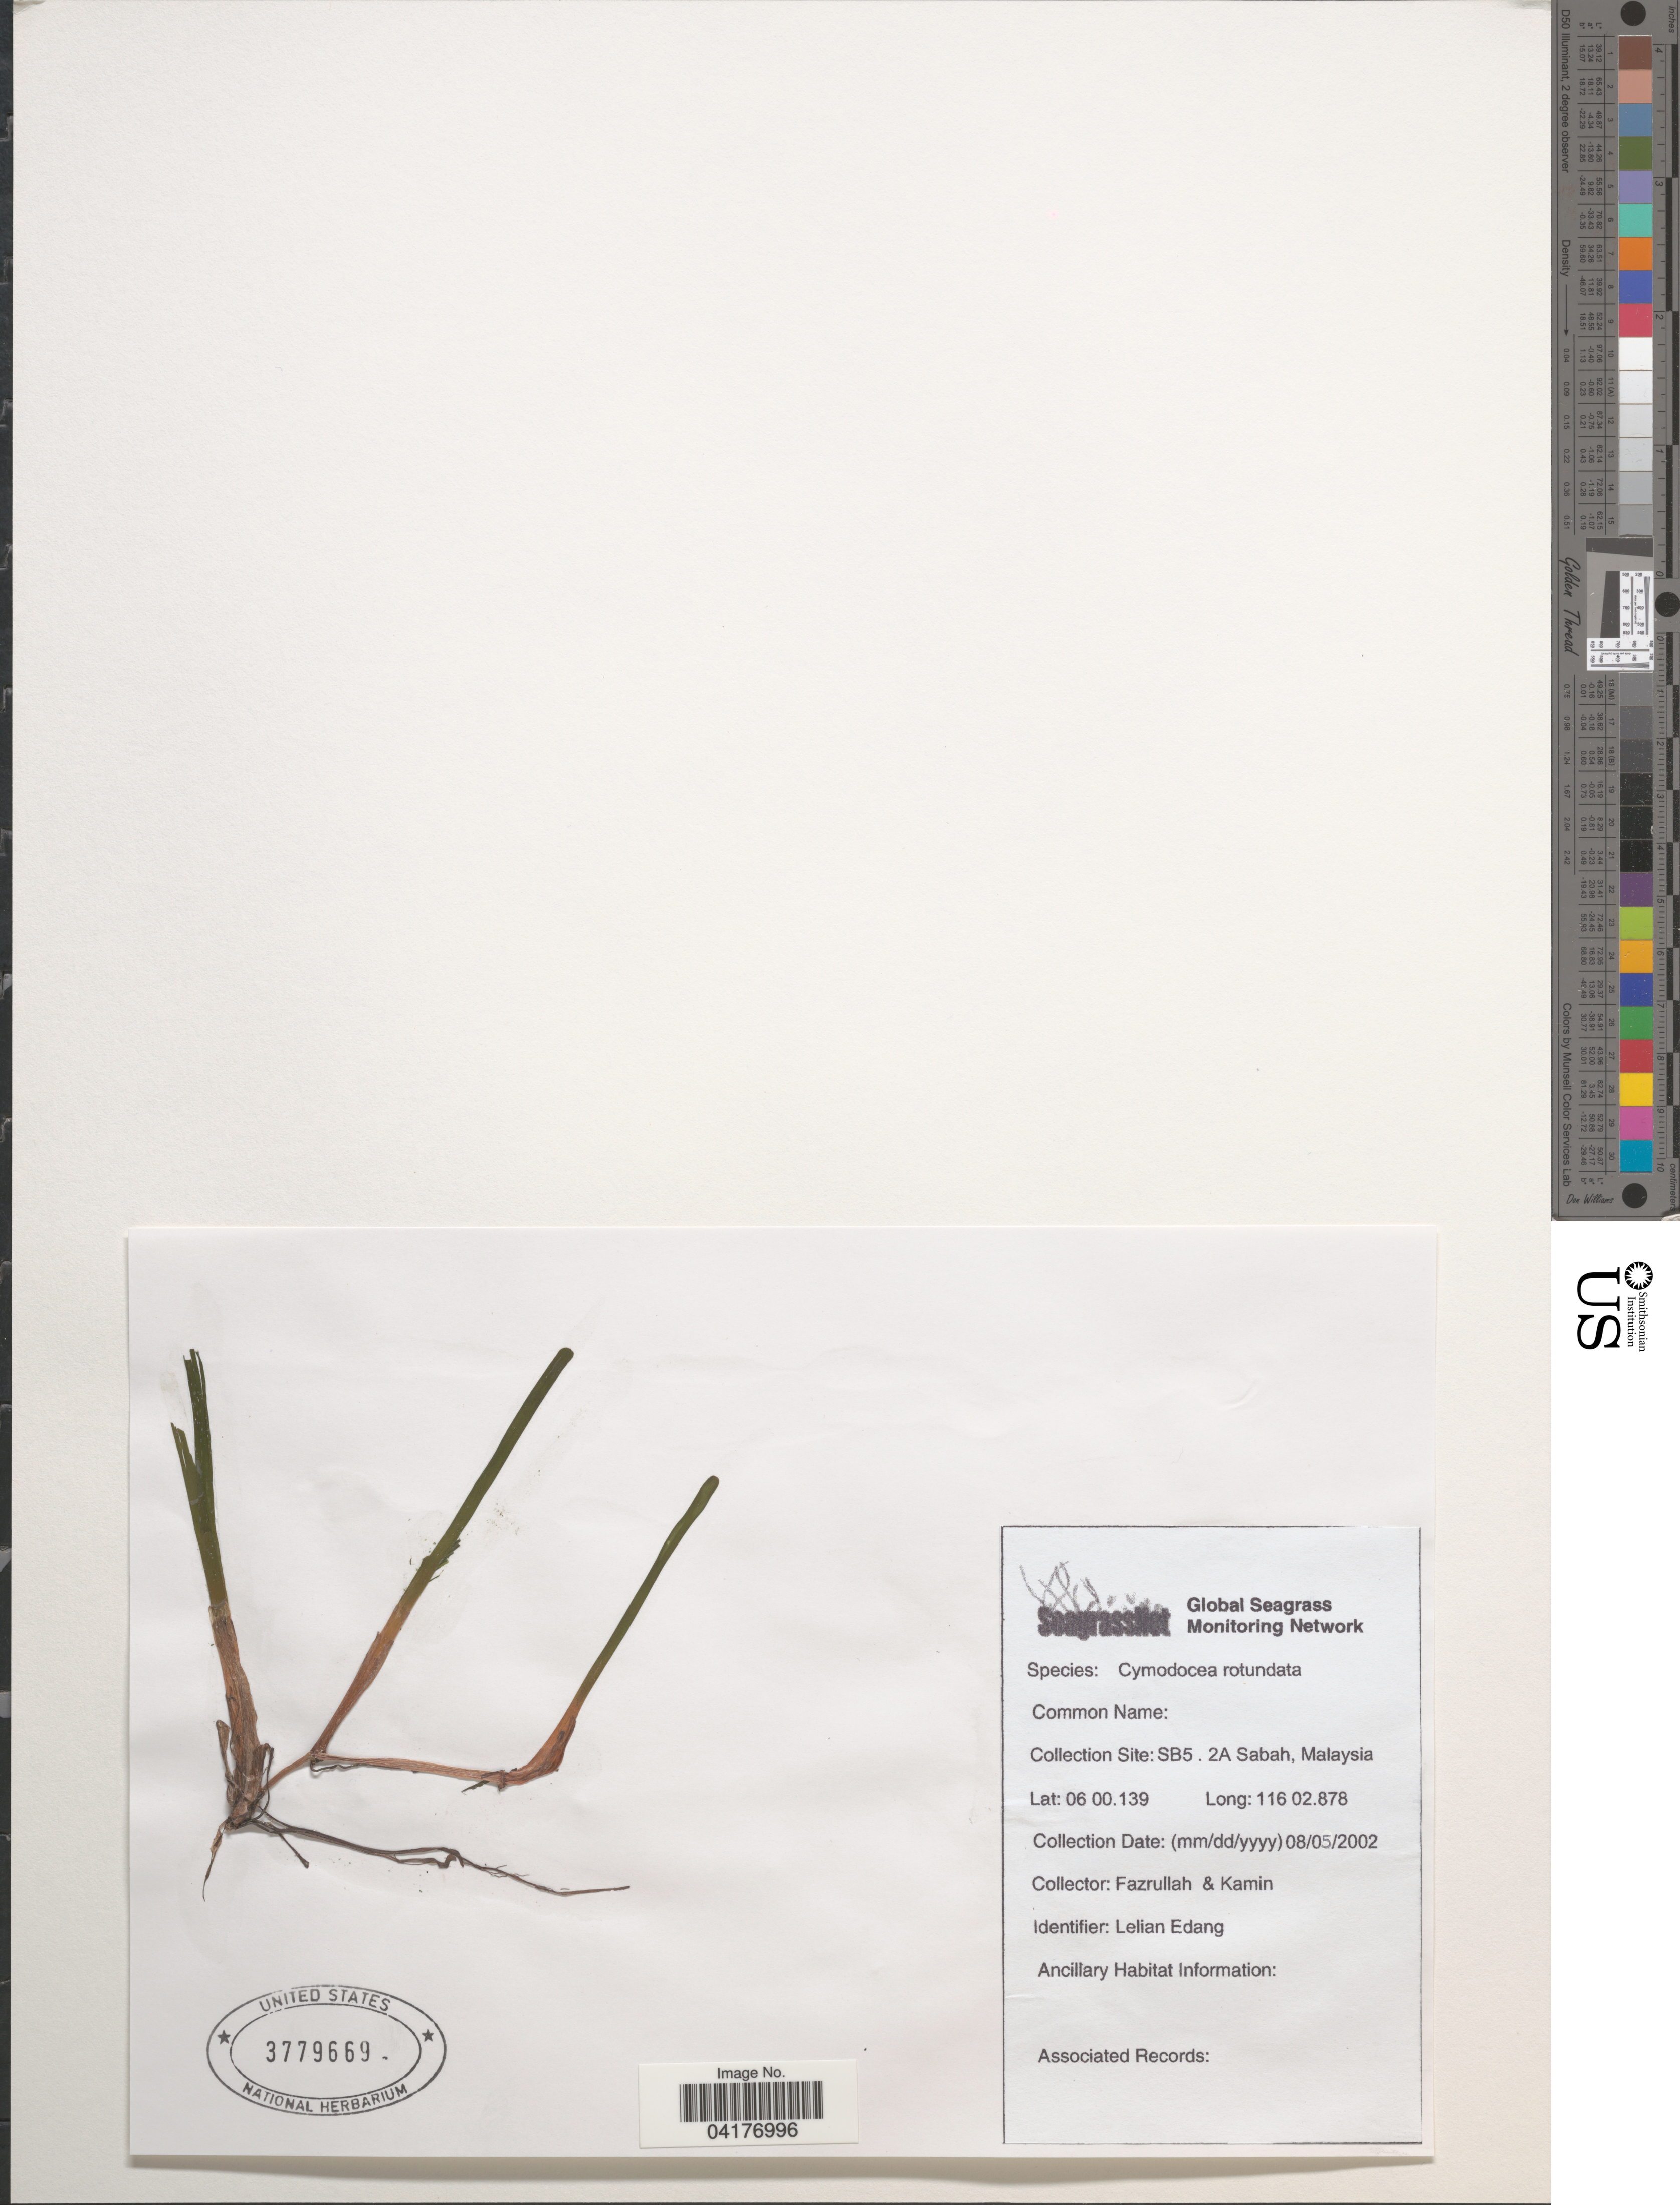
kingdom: Plantae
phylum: Tracheophyta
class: Liliopsida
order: Alismatales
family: Cymodoceaceae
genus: Cymodocea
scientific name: Cymodocea rotundata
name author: Asch. & Schweinf.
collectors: Fazrullah & Kamin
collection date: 2002-08-05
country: Malaysia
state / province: Sabah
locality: Collection Site: SB5.2A Sabah, Malaysia.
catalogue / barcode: US 3779669